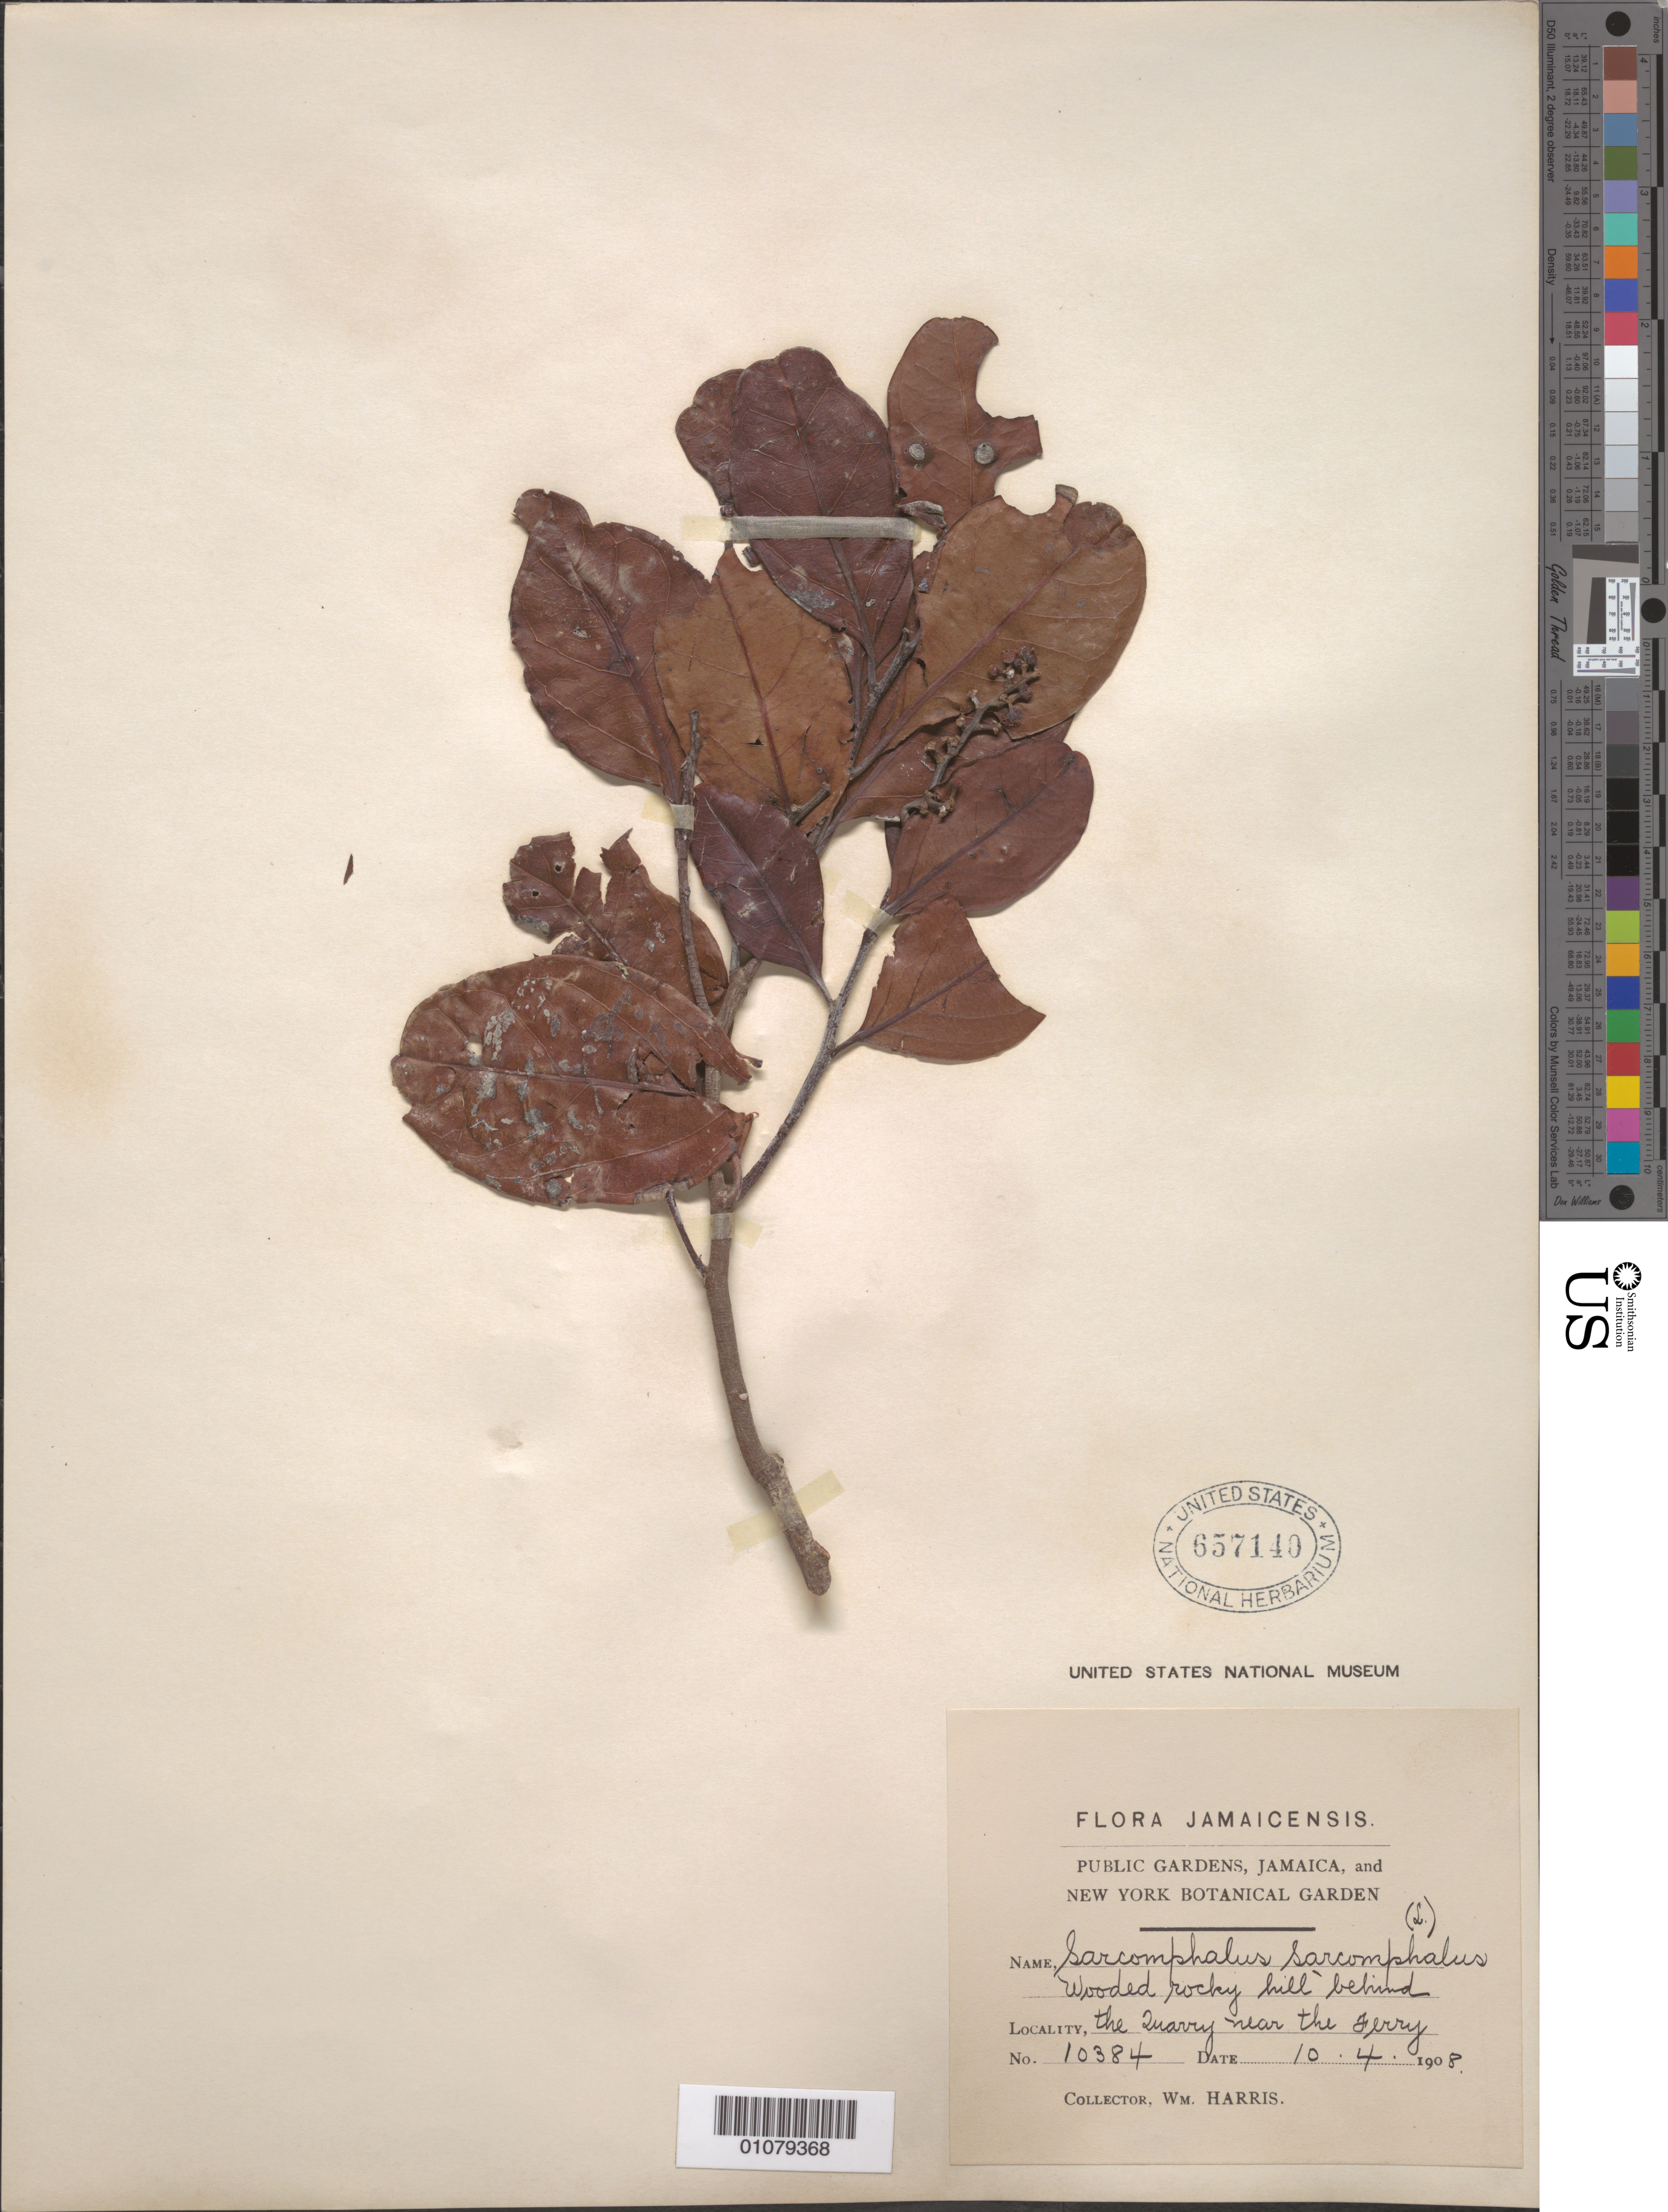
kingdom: Plantae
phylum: Tracheophyta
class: Magnoliopsida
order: Rosales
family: Rhamnaceae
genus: Sarcomphalus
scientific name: Sarcomphalus laurinus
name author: Griseb.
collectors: W. Harris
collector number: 10384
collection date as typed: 10 Apr 1908 or 04 Oct 1908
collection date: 1908-04-10 or 1908-10-04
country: Jamaica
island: Jamaica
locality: Wooded Rocky hill behind the Quarry near the Ferry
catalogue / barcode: US 657140